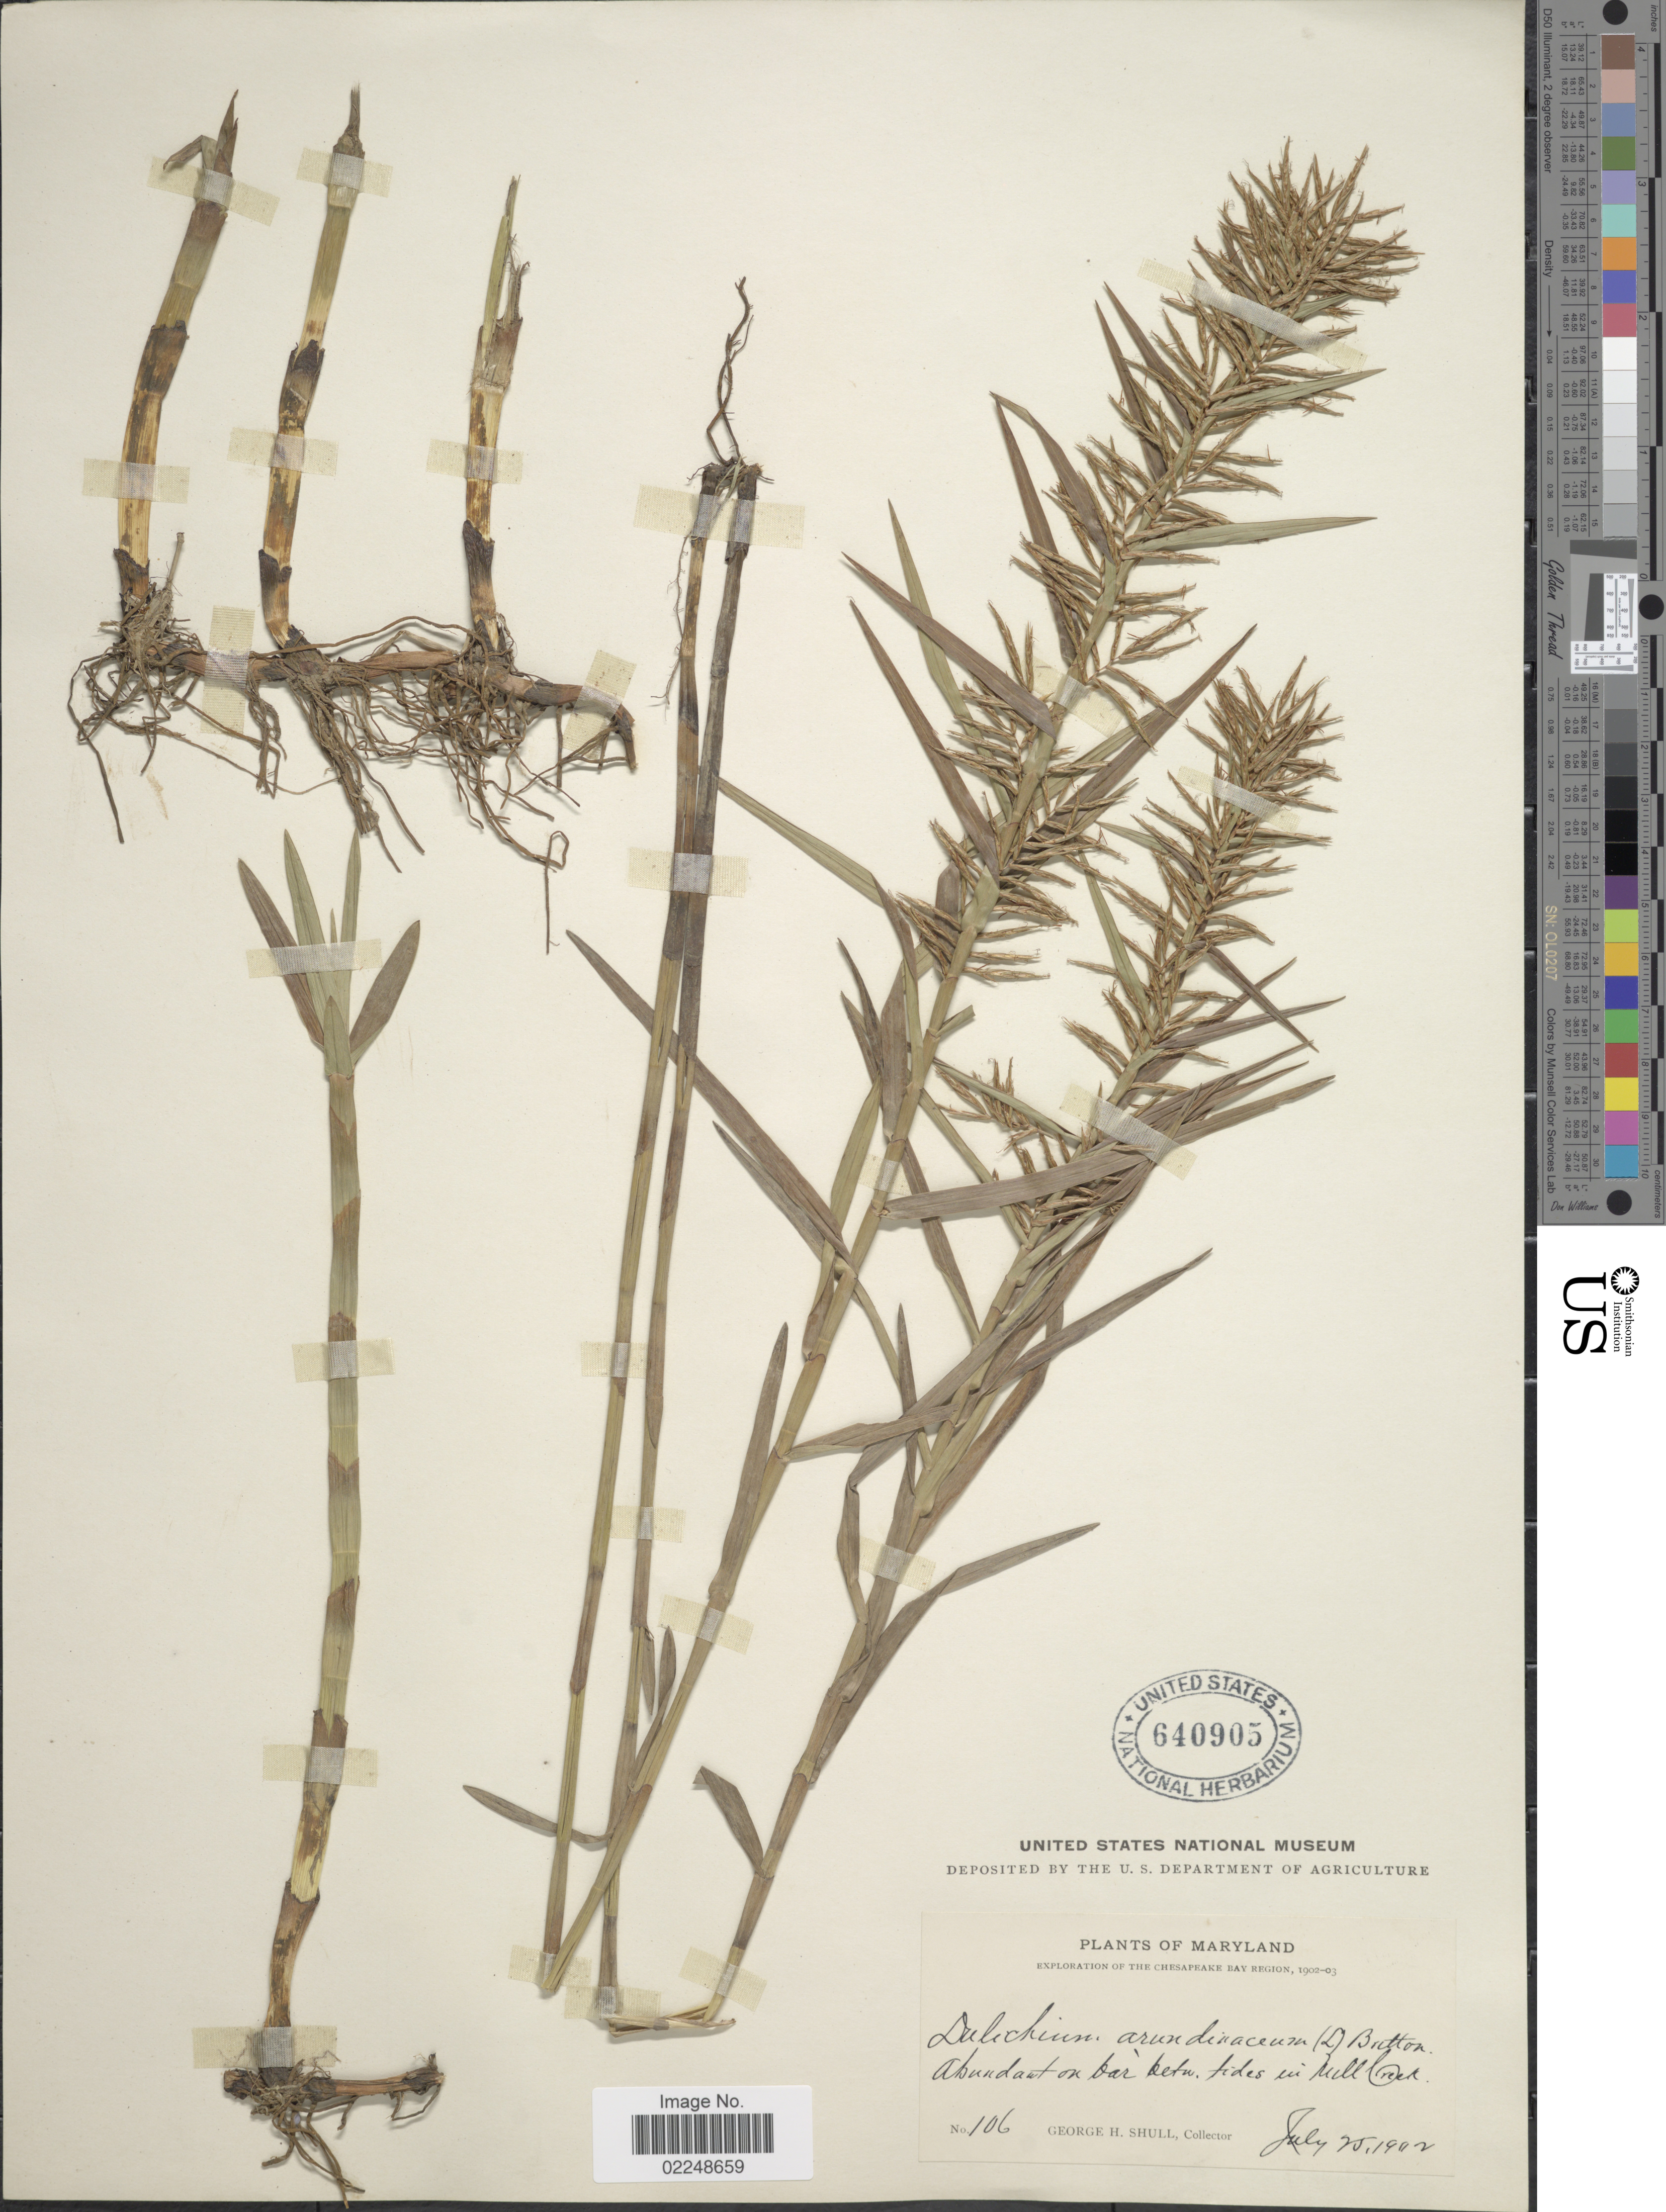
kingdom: Plantae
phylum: Tracheophyta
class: Liliopsida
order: Poales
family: Cyperaceae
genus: Dulichium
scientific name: Dulichium arundinaceum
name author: (L.) Britton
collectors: G. H. Shull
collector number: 106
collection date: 1902-07-25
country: United States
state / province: Maryland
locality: Abundant on bar betw. tides in Mill Creek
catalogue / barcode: US 640905